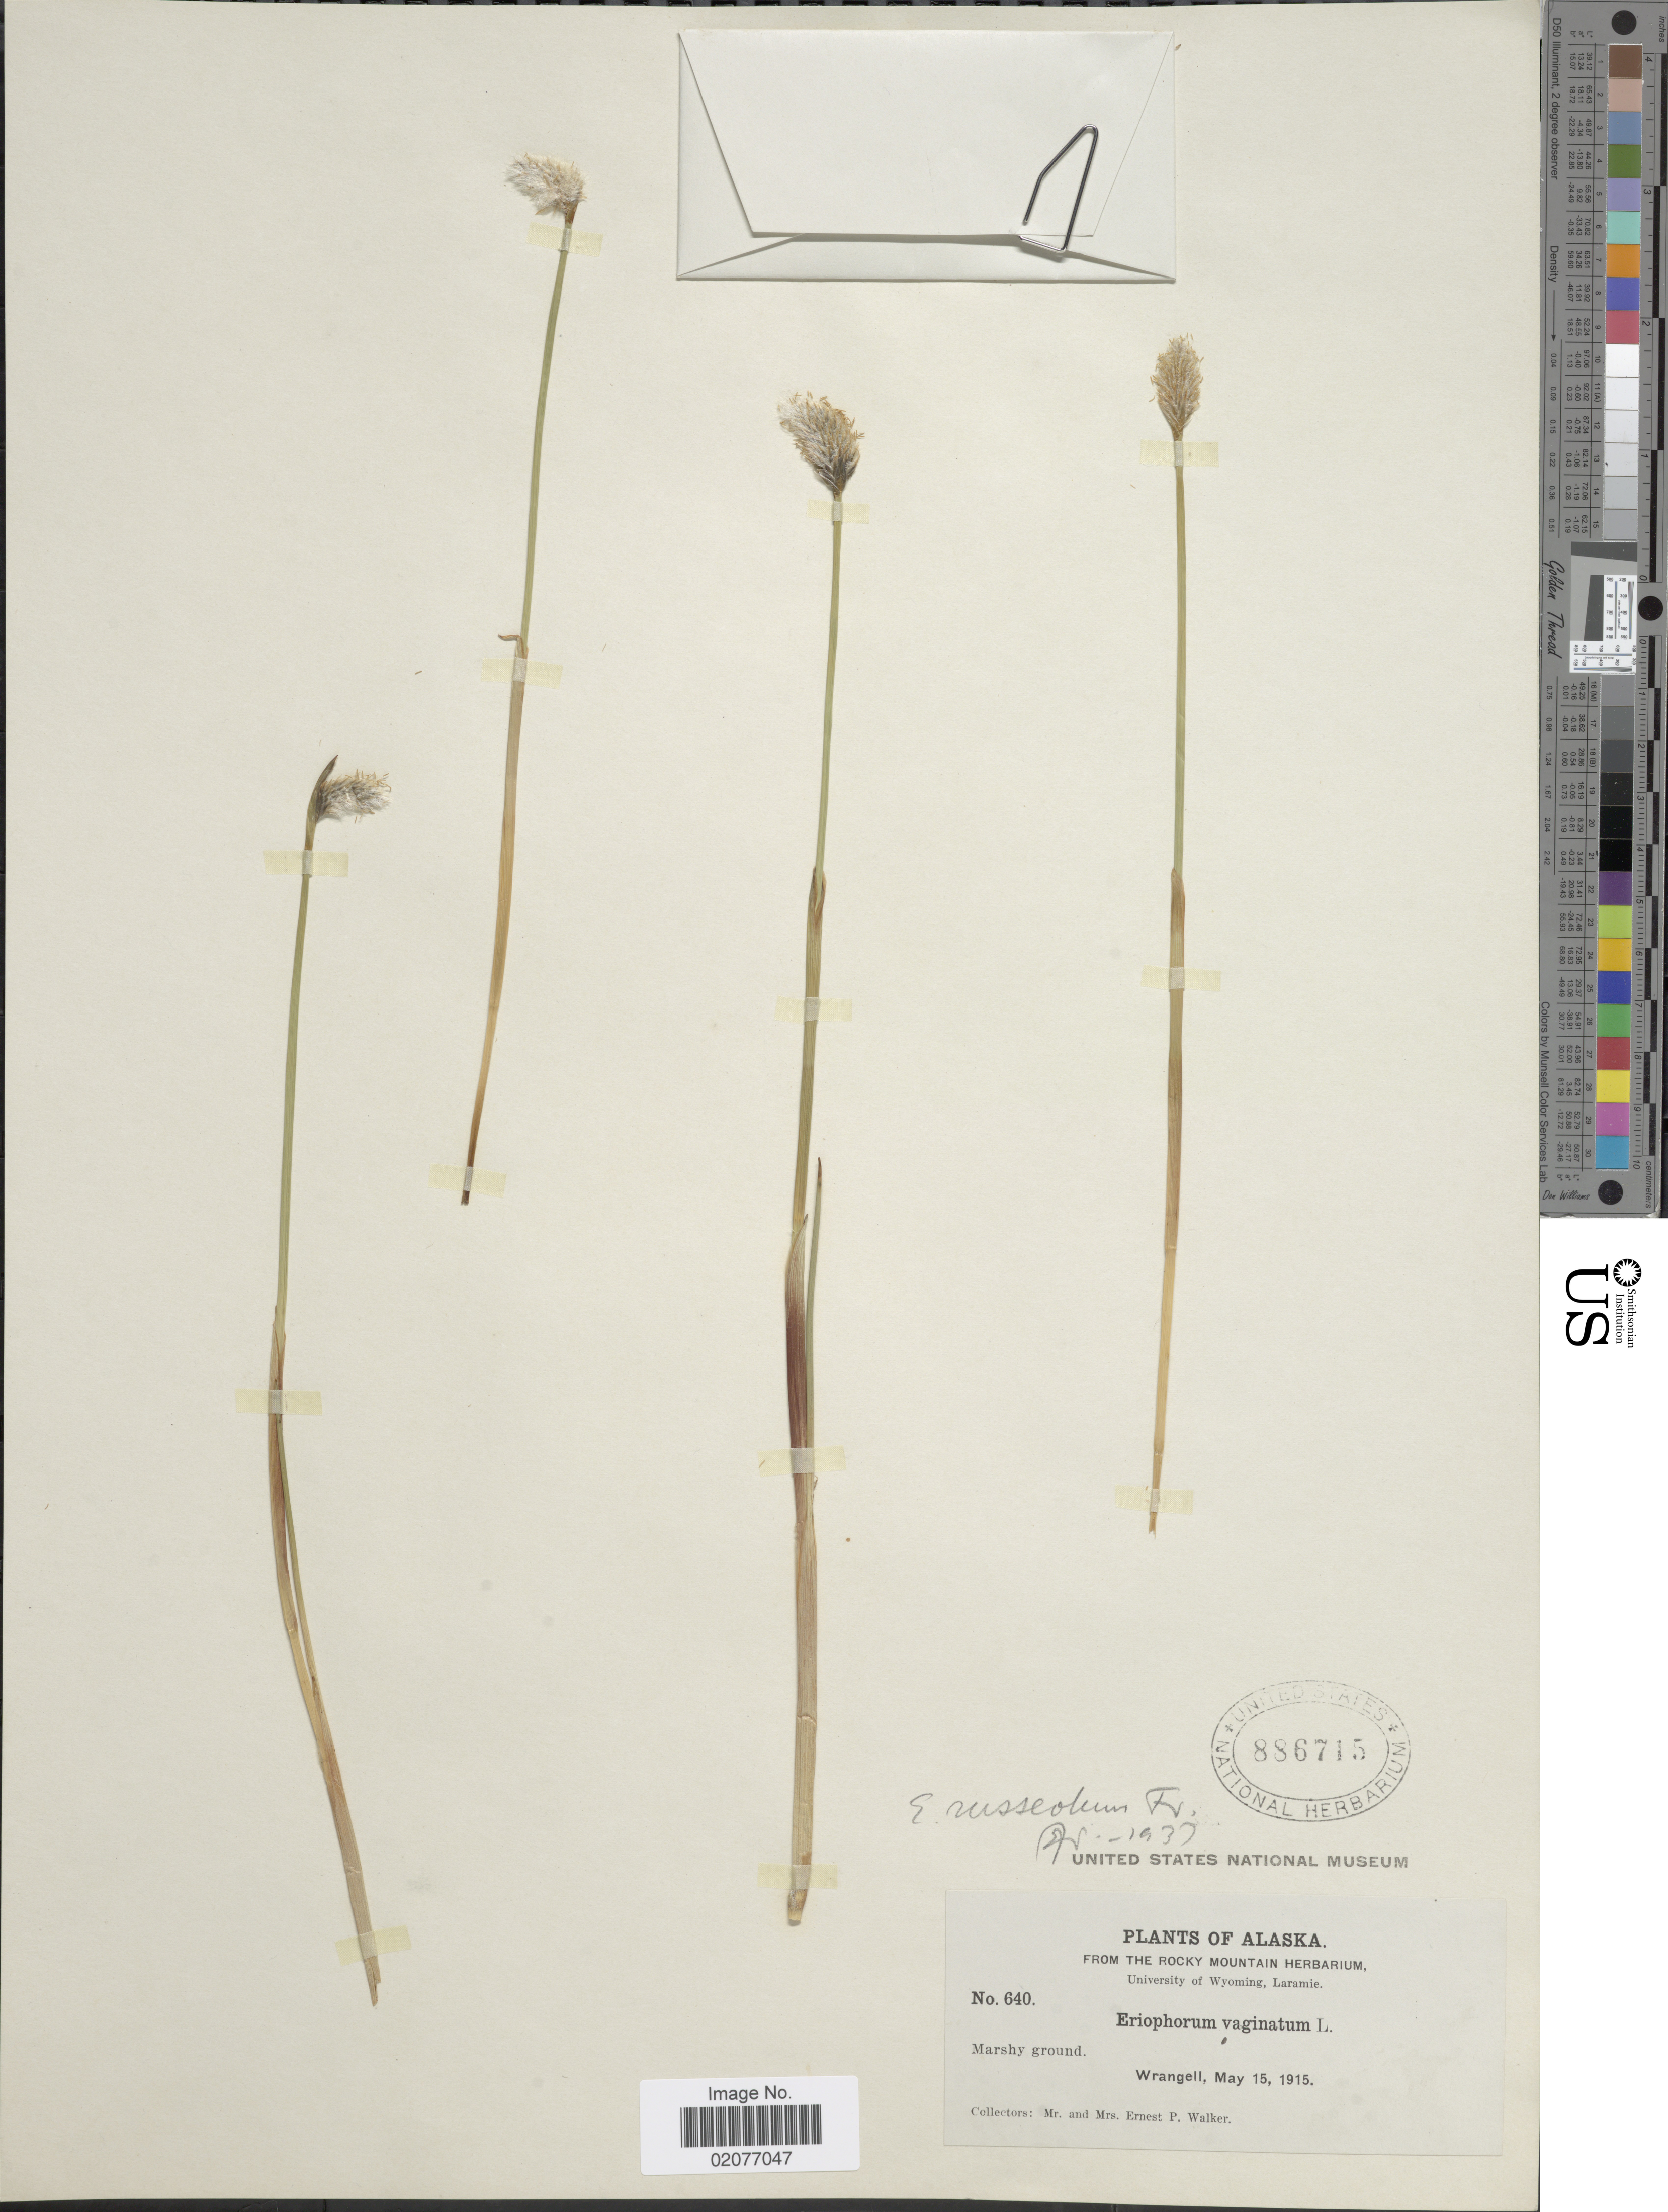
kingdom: Plantae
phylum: Tracheophyta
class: Liliopsida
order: Poales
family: Cyperaceae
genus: Eriophorum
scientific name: Eriophorum x medium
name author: Andersson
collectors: E. P. Walker & E. Walker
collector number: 640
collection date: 1915-05-15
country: United States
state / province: Alaska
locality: Marshy ground. Wrangell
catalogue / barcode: US 886715